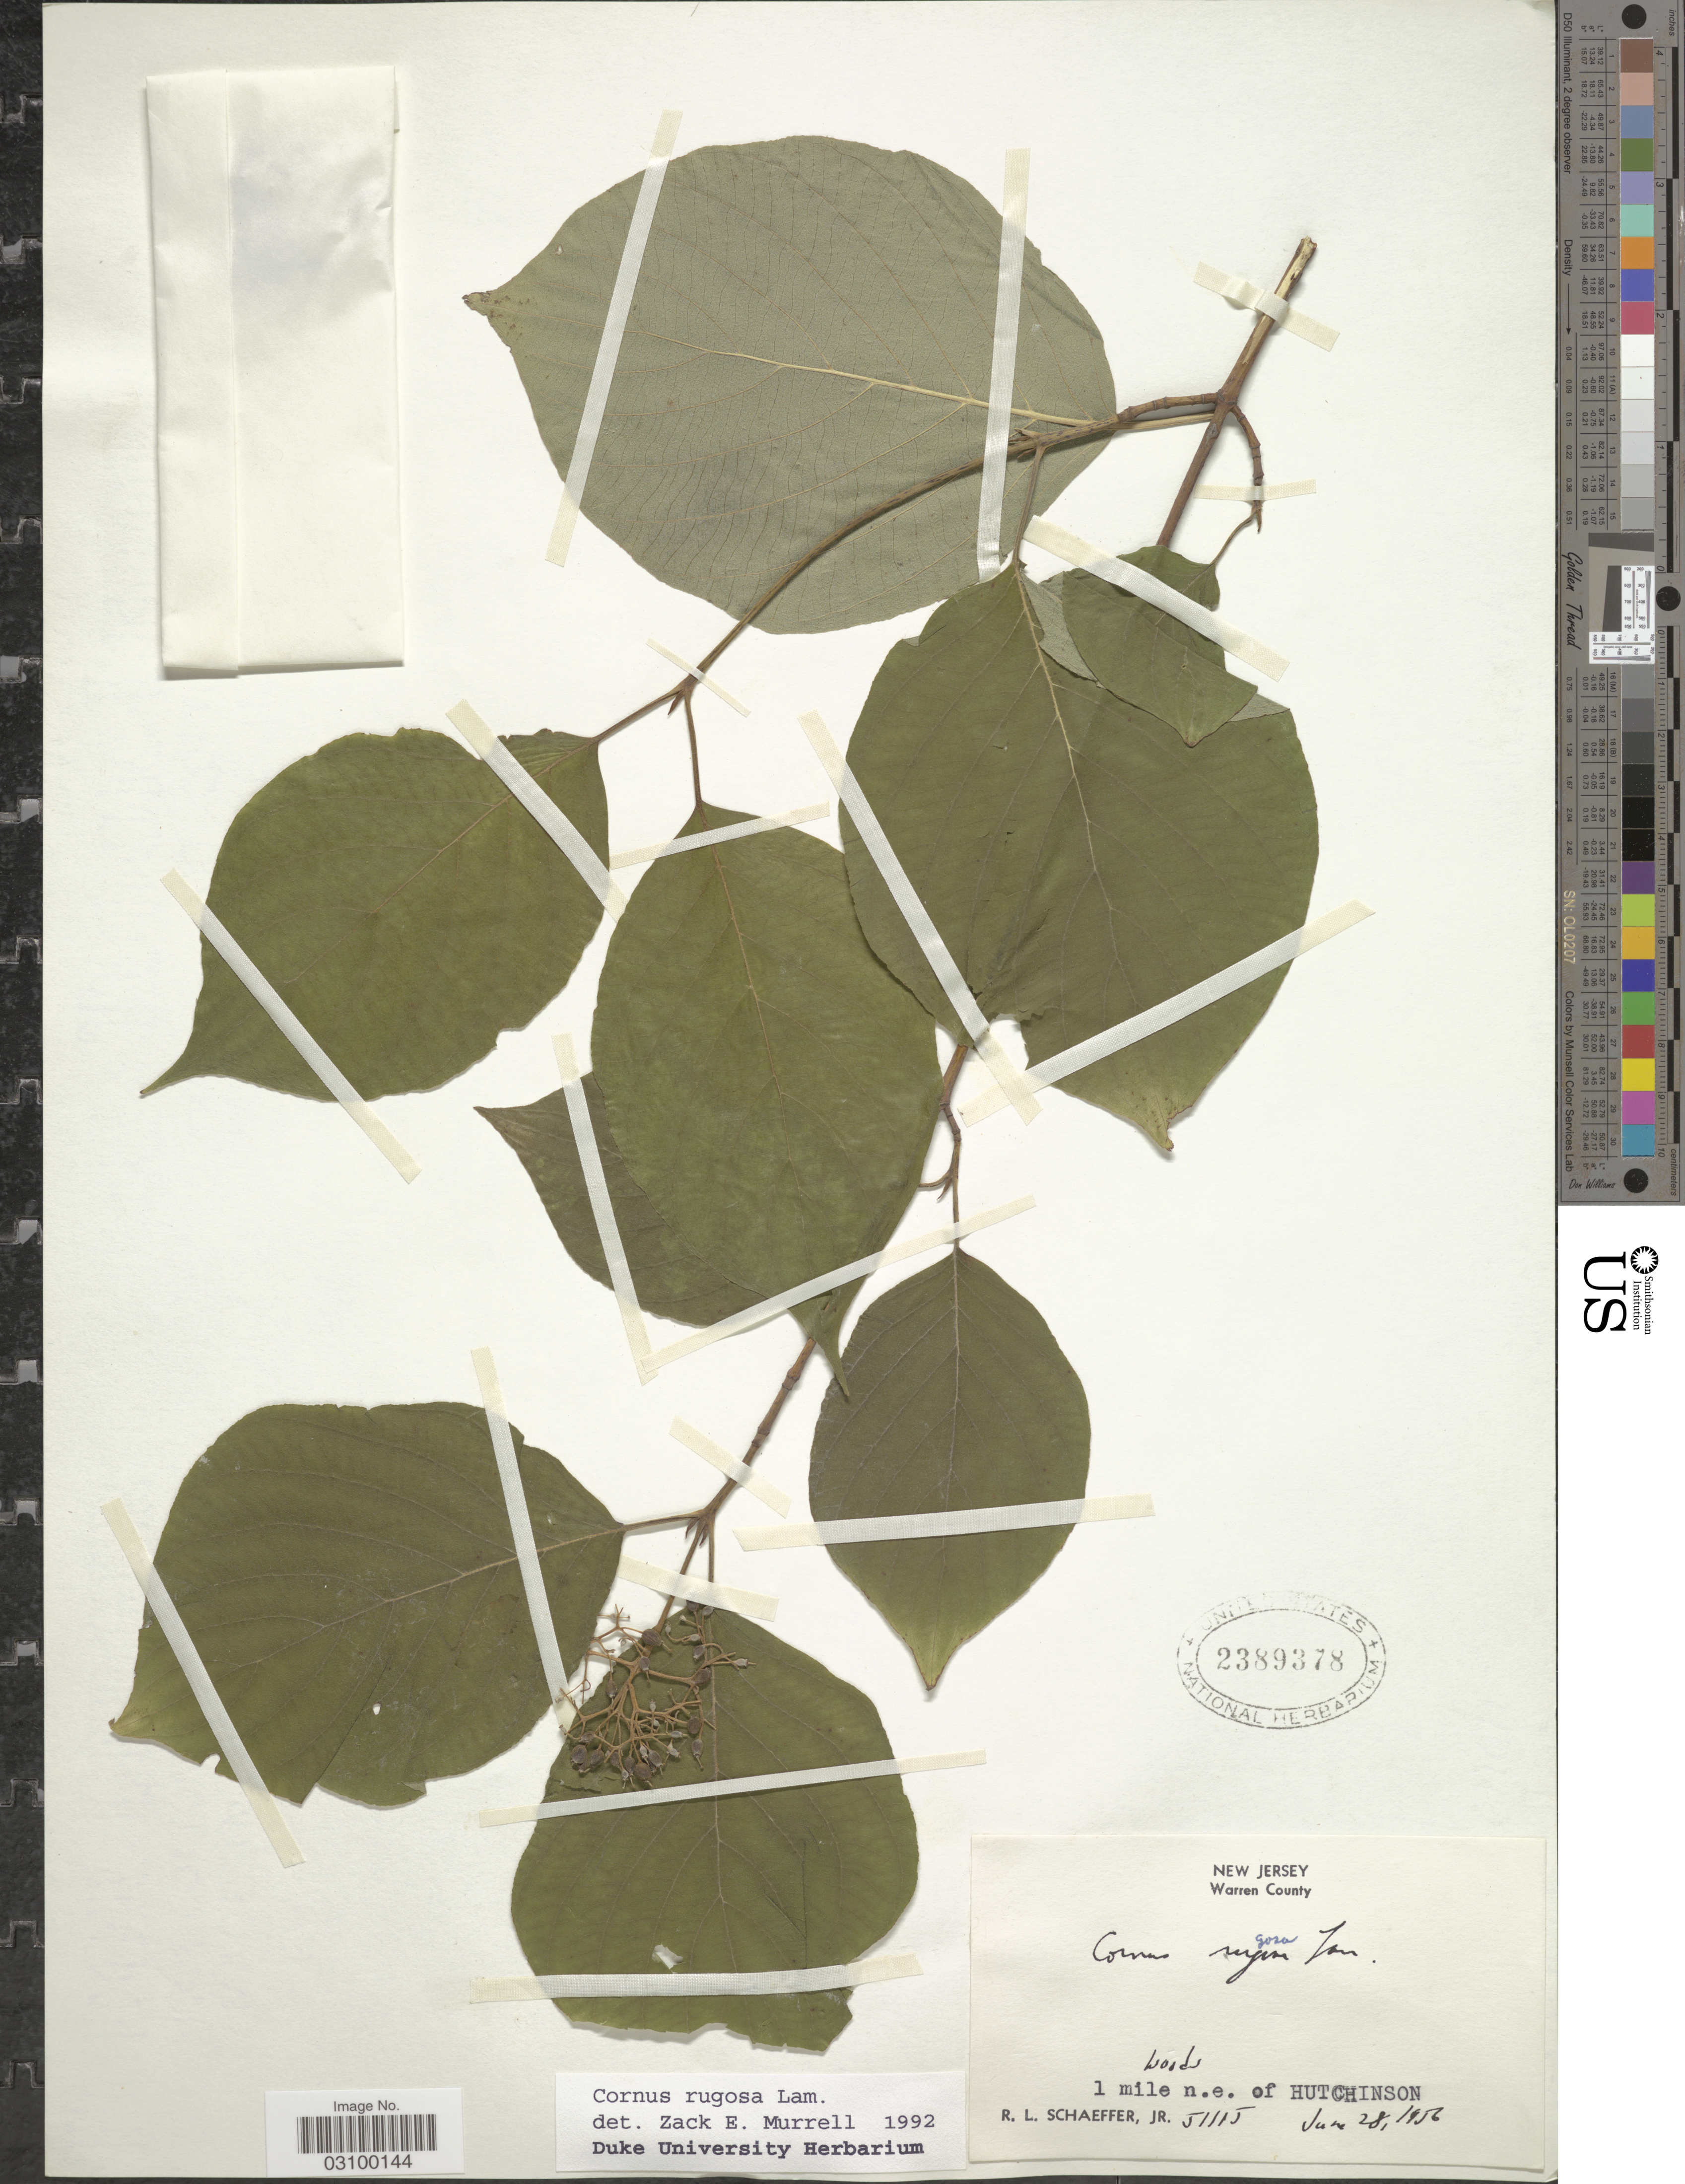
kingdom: Plantae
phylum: Tracheophyta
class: Magnoliopsida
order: Cornales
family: Cornaceae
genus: Cornus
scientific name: Cornus rugosa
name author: Lam.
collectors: R. L. Schaeffer Jr.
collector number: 51115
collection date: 1956-06-28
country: United States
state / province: New Jersey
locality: Warren County. 1 mile n.e. of Hutchinson.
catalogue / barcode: US 2389378